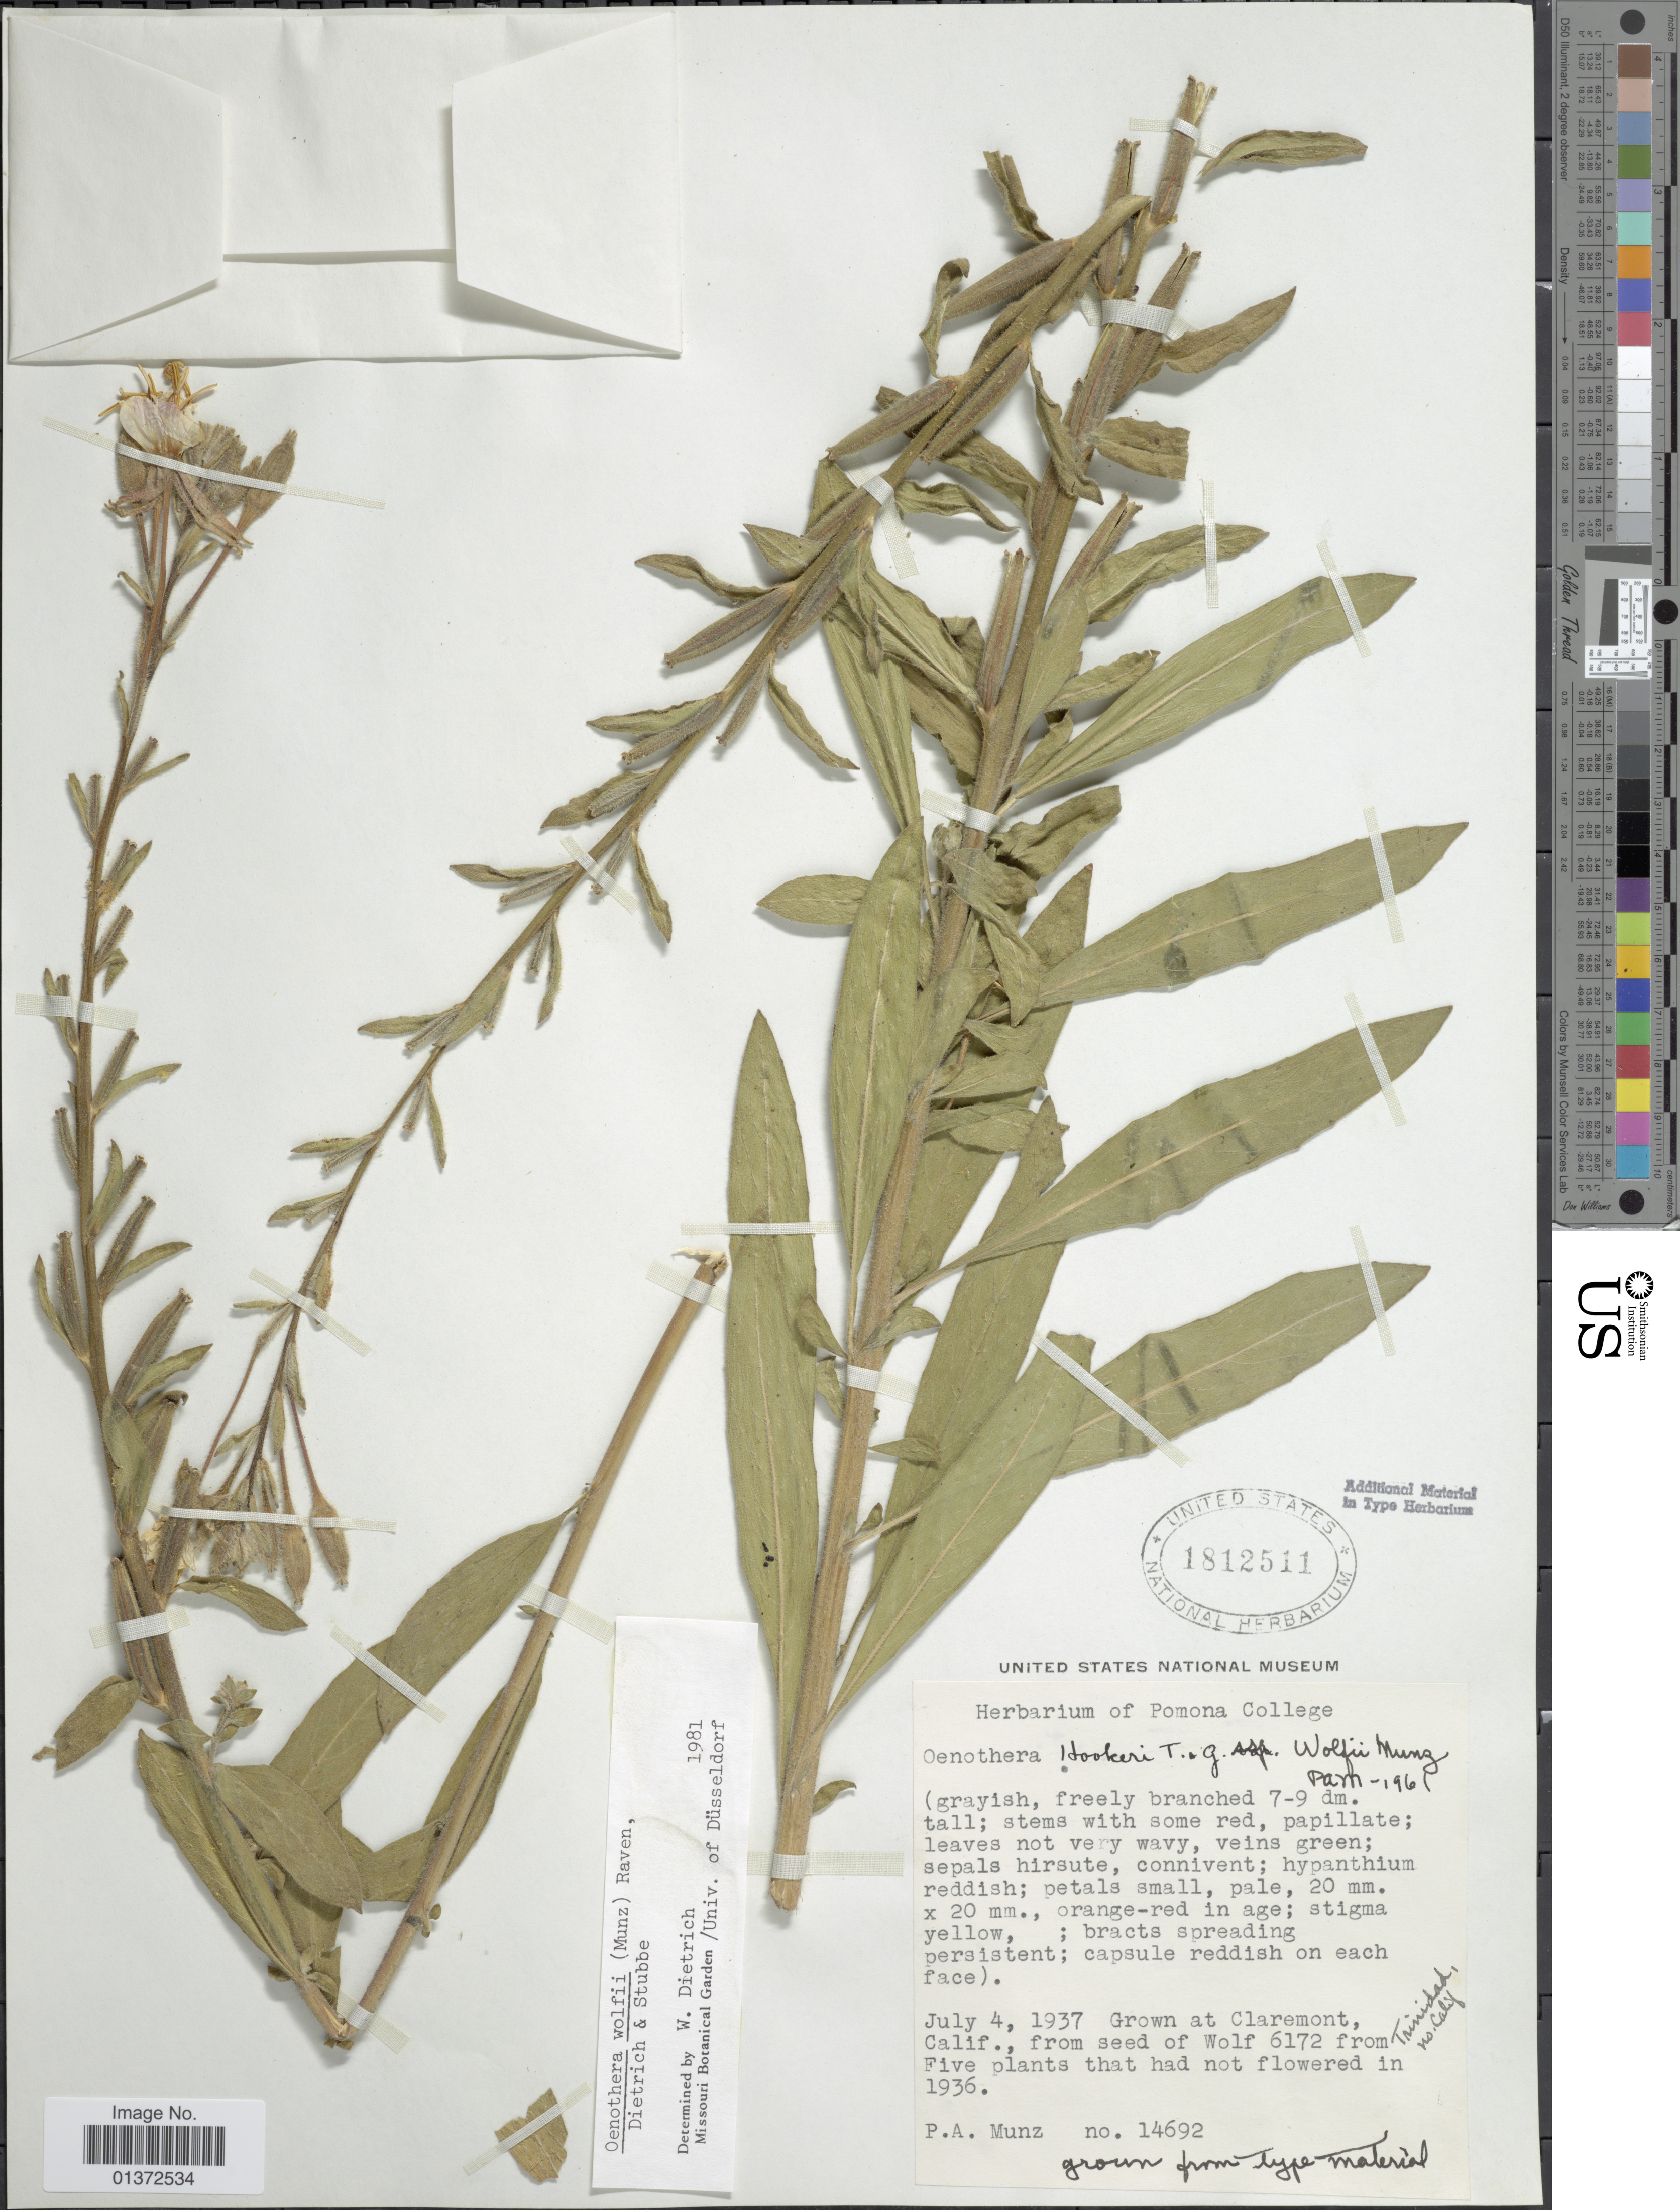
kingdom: Plantae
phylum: Tracheophyta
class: Magnoliopsida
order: Myrtales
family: Onagraceae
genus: Oenothera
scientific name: Oenothera wolfii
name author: (Munz) P.H. Raven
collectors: P. A. Munz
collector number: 14692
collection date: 1937-07-04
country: United States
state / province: California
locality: Claremont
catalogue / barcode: US 1812511